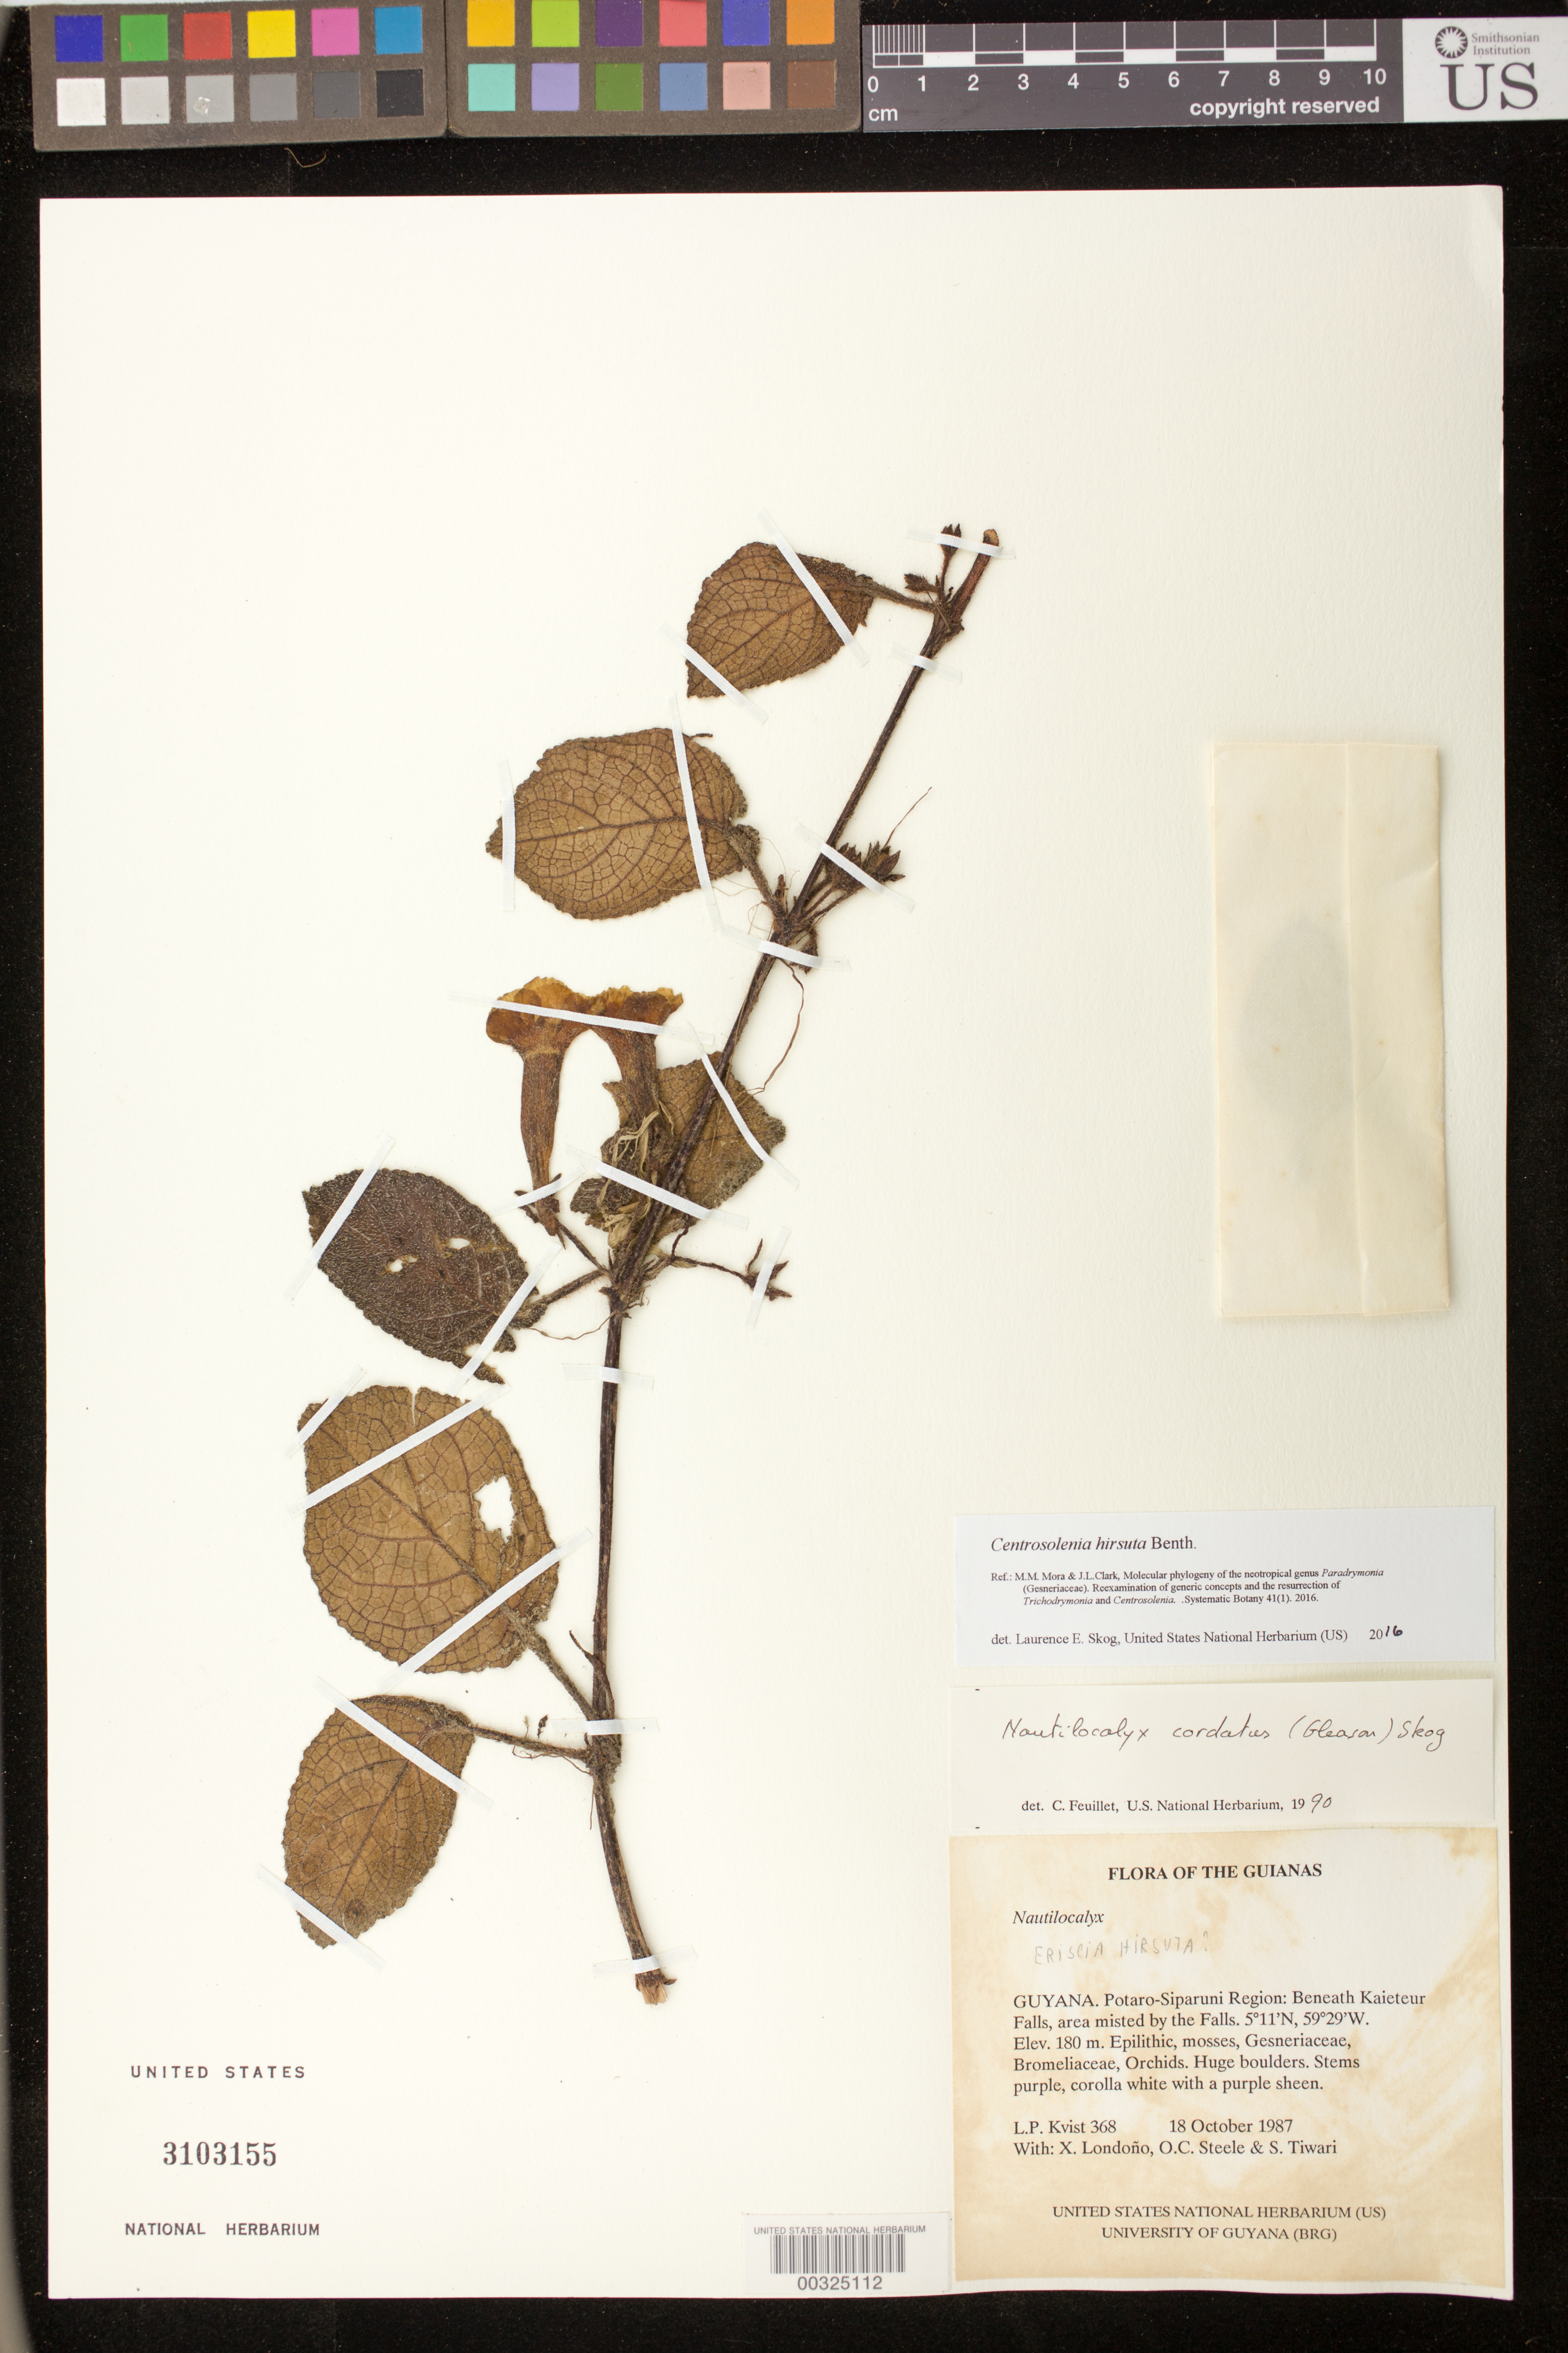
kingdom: Plantae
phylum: Tracheophyta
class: Magnoliopsida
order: Lamiales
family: Gesneriaceae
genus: Centrosolenia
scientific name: Centrosolenia hirsuta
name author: Benth.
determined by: Skog, Laurence E.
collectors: L. P. Kvist, X. Londoño, O. C. Steele & S. Tiwari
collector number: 368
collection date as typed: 18 Oct 1987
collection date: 1987-10-18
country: Guyana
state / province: Potaro-Siparuni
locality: Beneath Kaieteur Falls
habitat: Area misted by falls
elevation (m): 180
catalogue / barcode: US 3103155